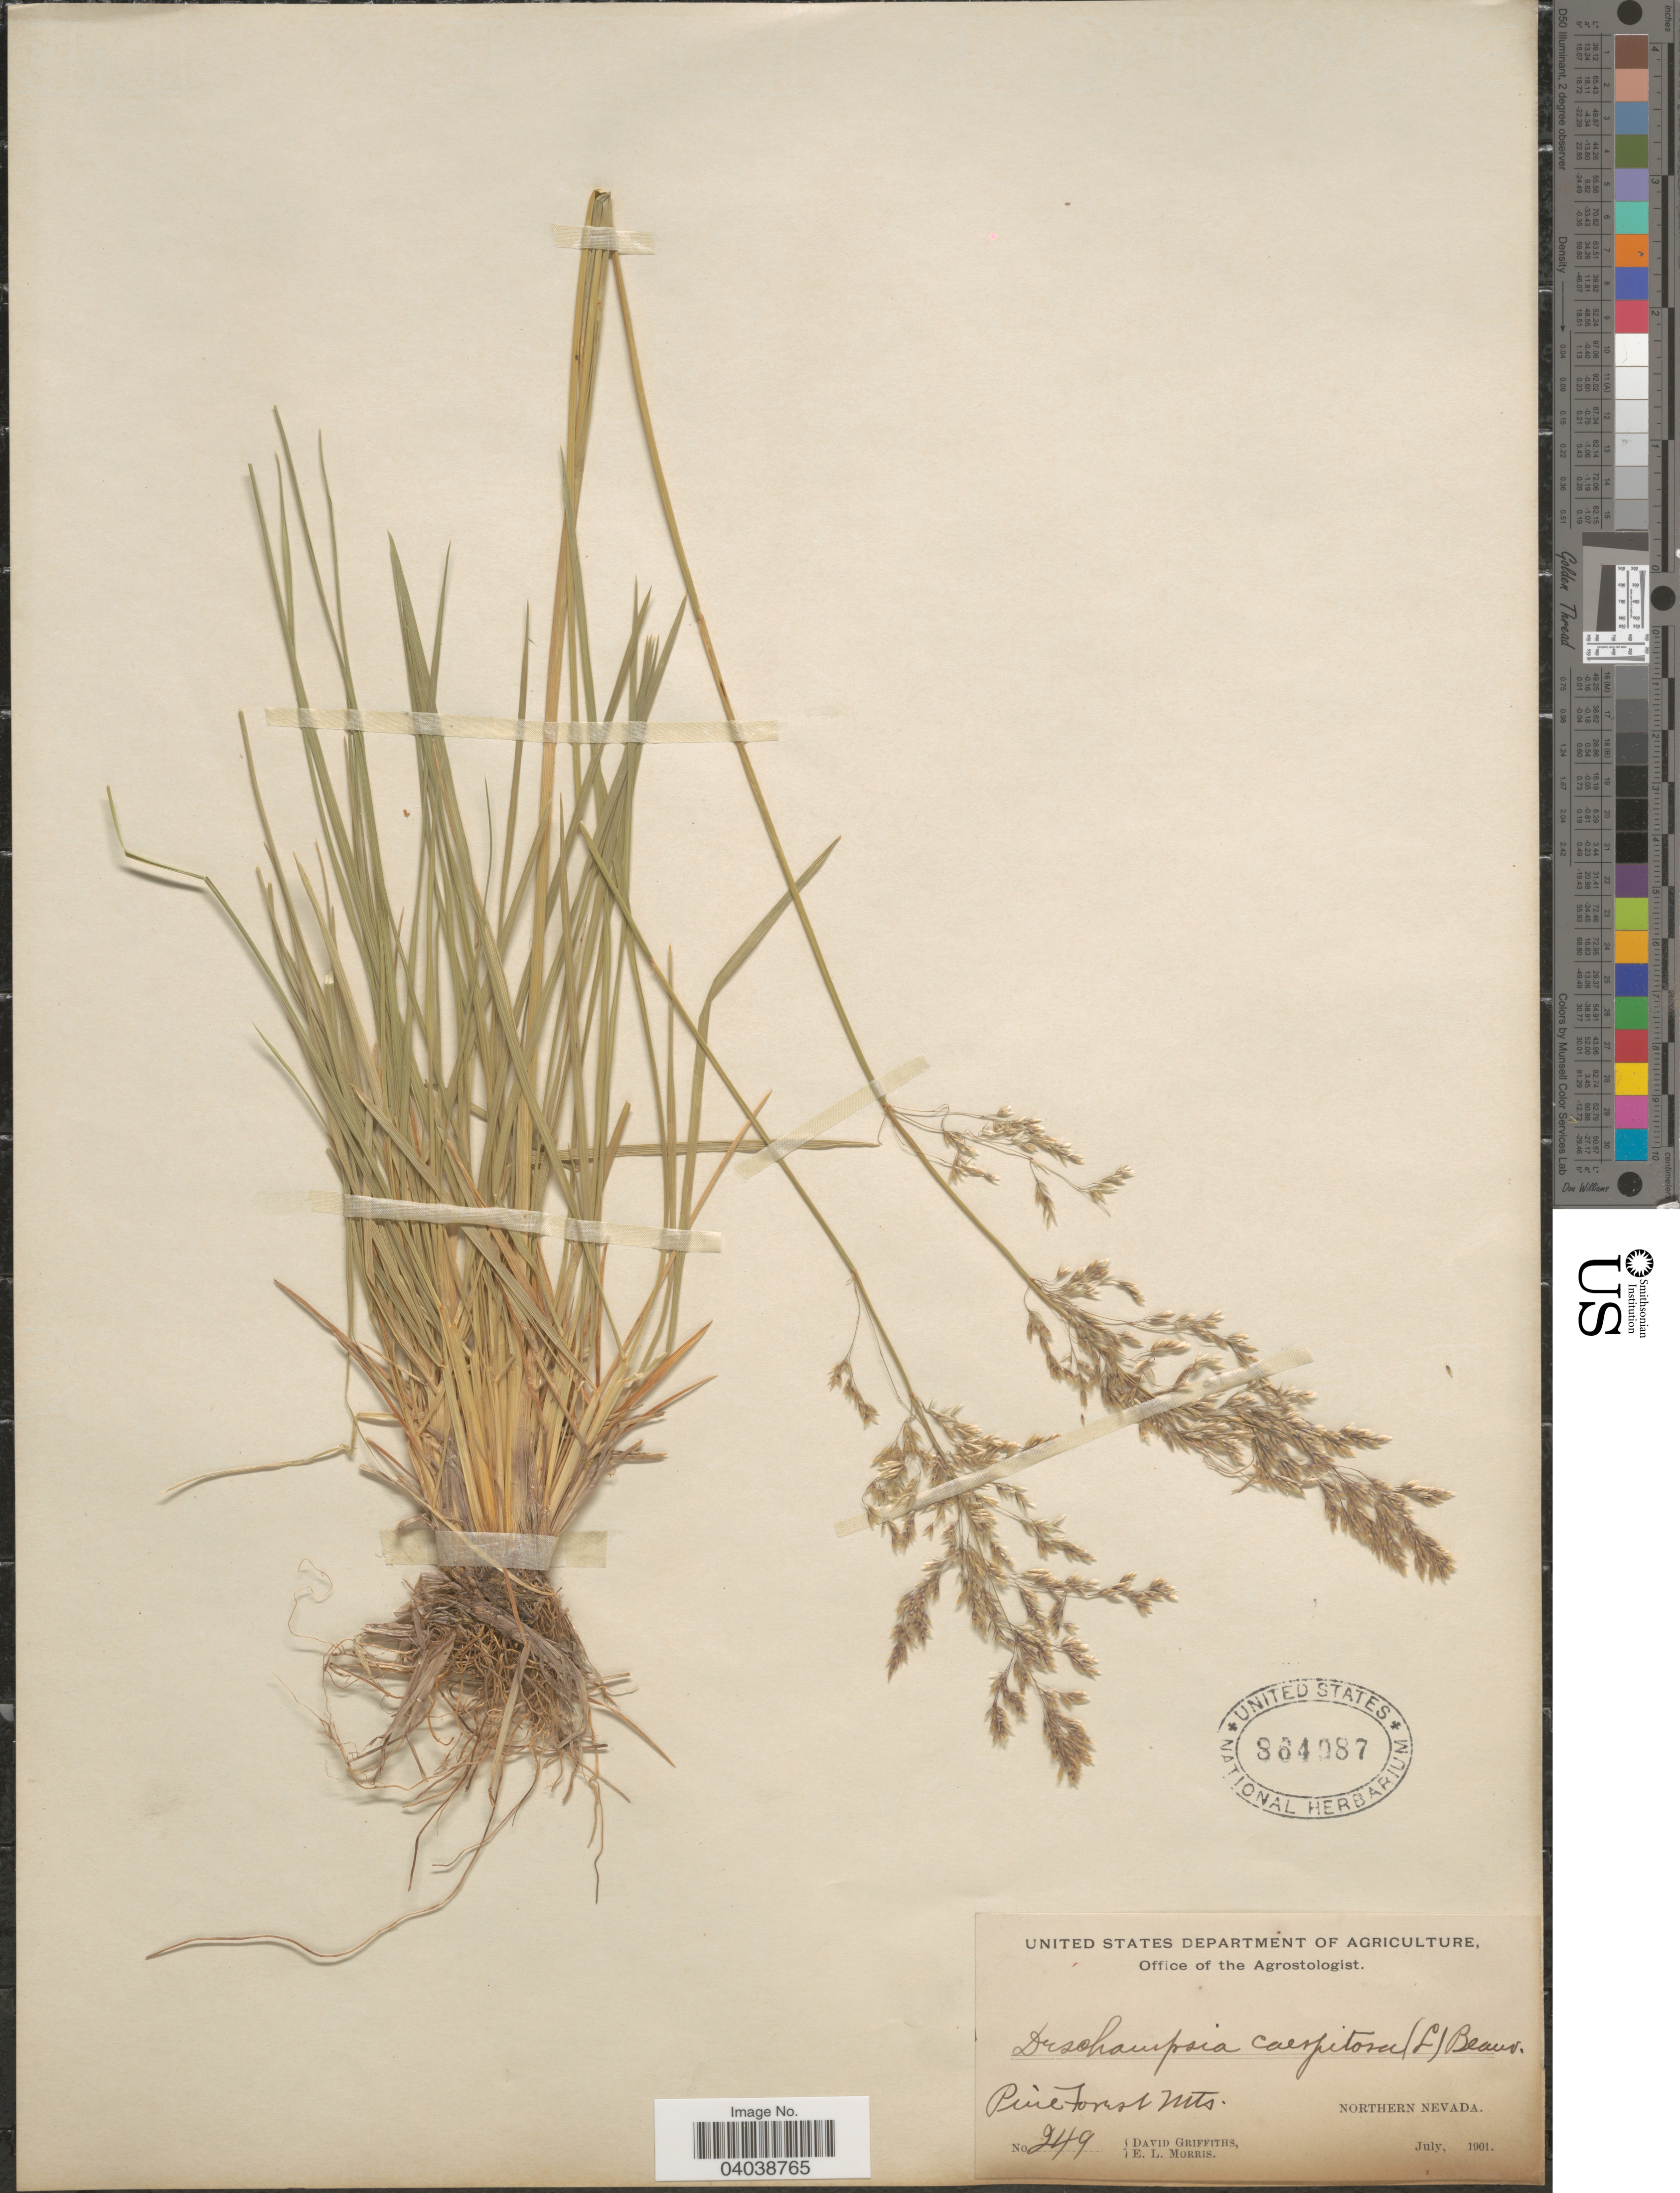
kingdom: Plantae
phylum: Tracheophyta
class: Liliopsida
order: Poales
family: Poaceae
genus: Deschampsia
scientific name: Deschampsia cespitosa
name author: (L.) P. Beauv.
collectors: D. Griffiths & E. Morris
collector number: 249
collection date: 1901-07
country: United States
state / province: Nevada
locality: Pine Forest Mts. Northern Nevada.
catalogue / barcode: US 864087